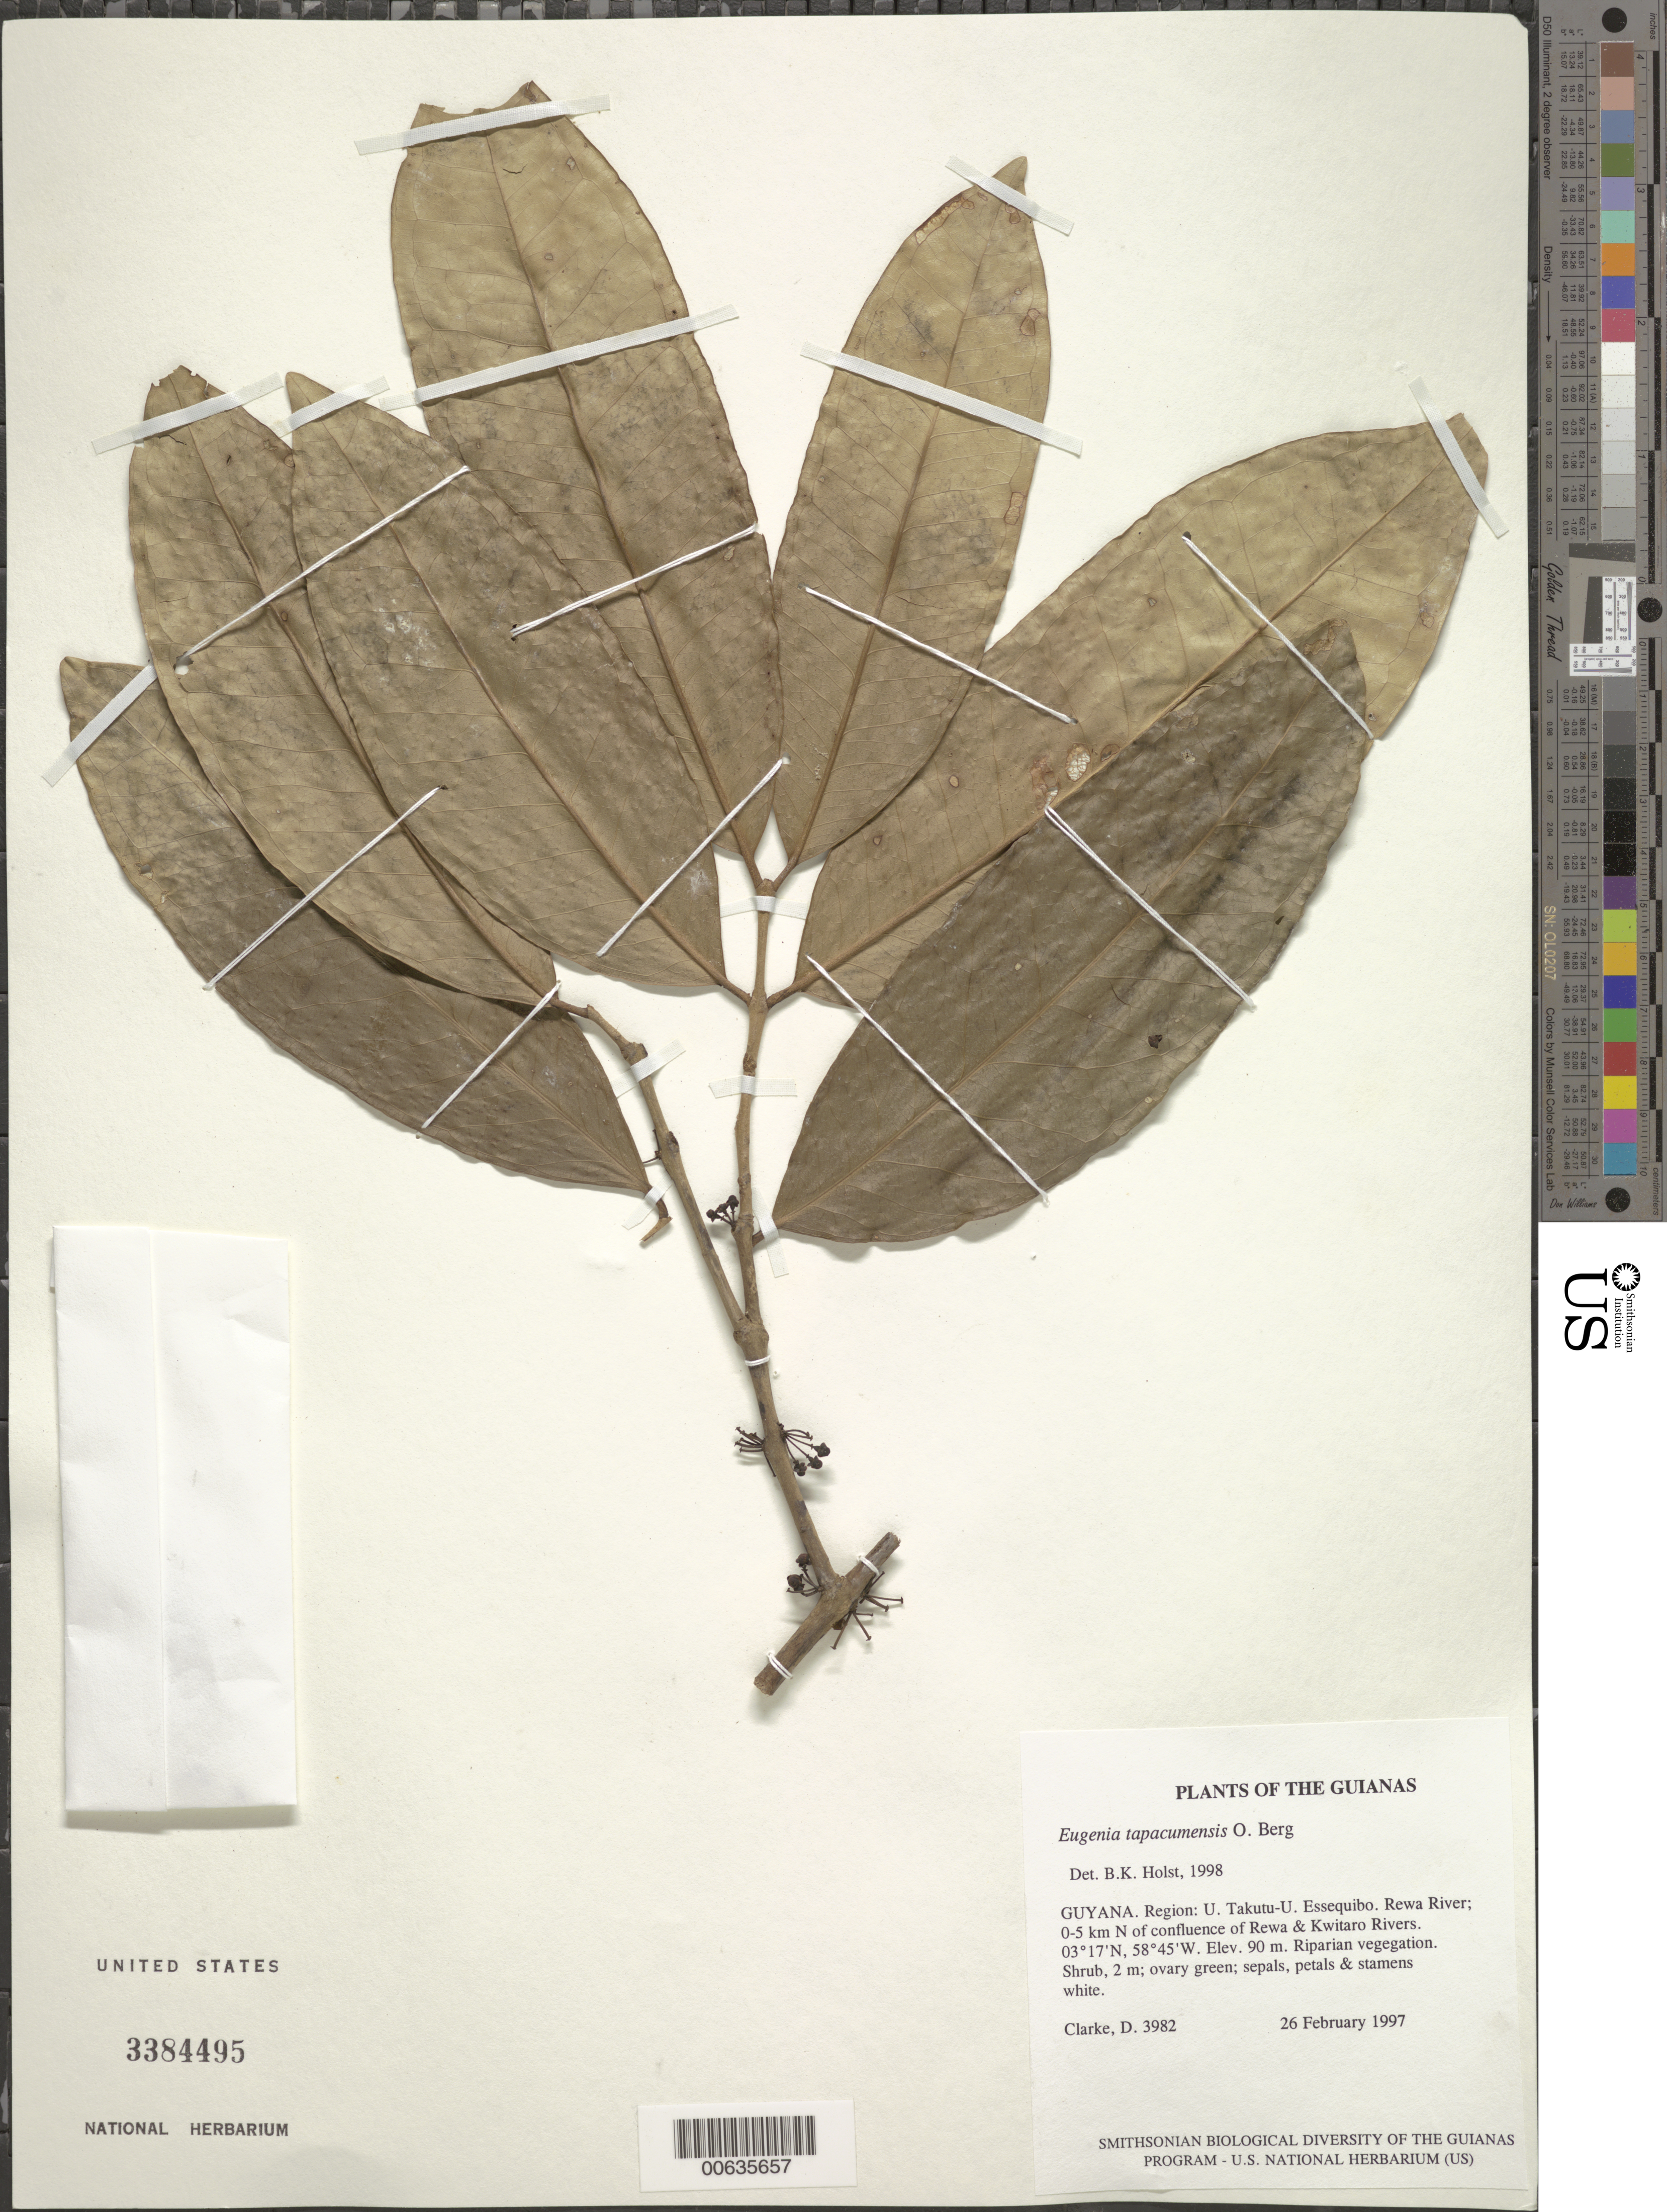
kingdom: Plantae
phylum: Tracheophyta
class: Magnoliopsida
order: Myrtales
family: Myrtaceae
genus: Eugenia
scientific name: Eugenia stictopetala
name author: DC.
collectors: H. D. Clarke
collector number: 3982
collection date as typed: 26 February 1997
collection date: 1997-02-26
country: Guyana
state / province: U. Takutu-U. Essequibo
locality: Rewa River; 0-5 km N of confluence of Rewa & Kwitaro Rivers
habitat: Riparian vegetation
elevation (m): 90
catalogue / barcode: US 3384495